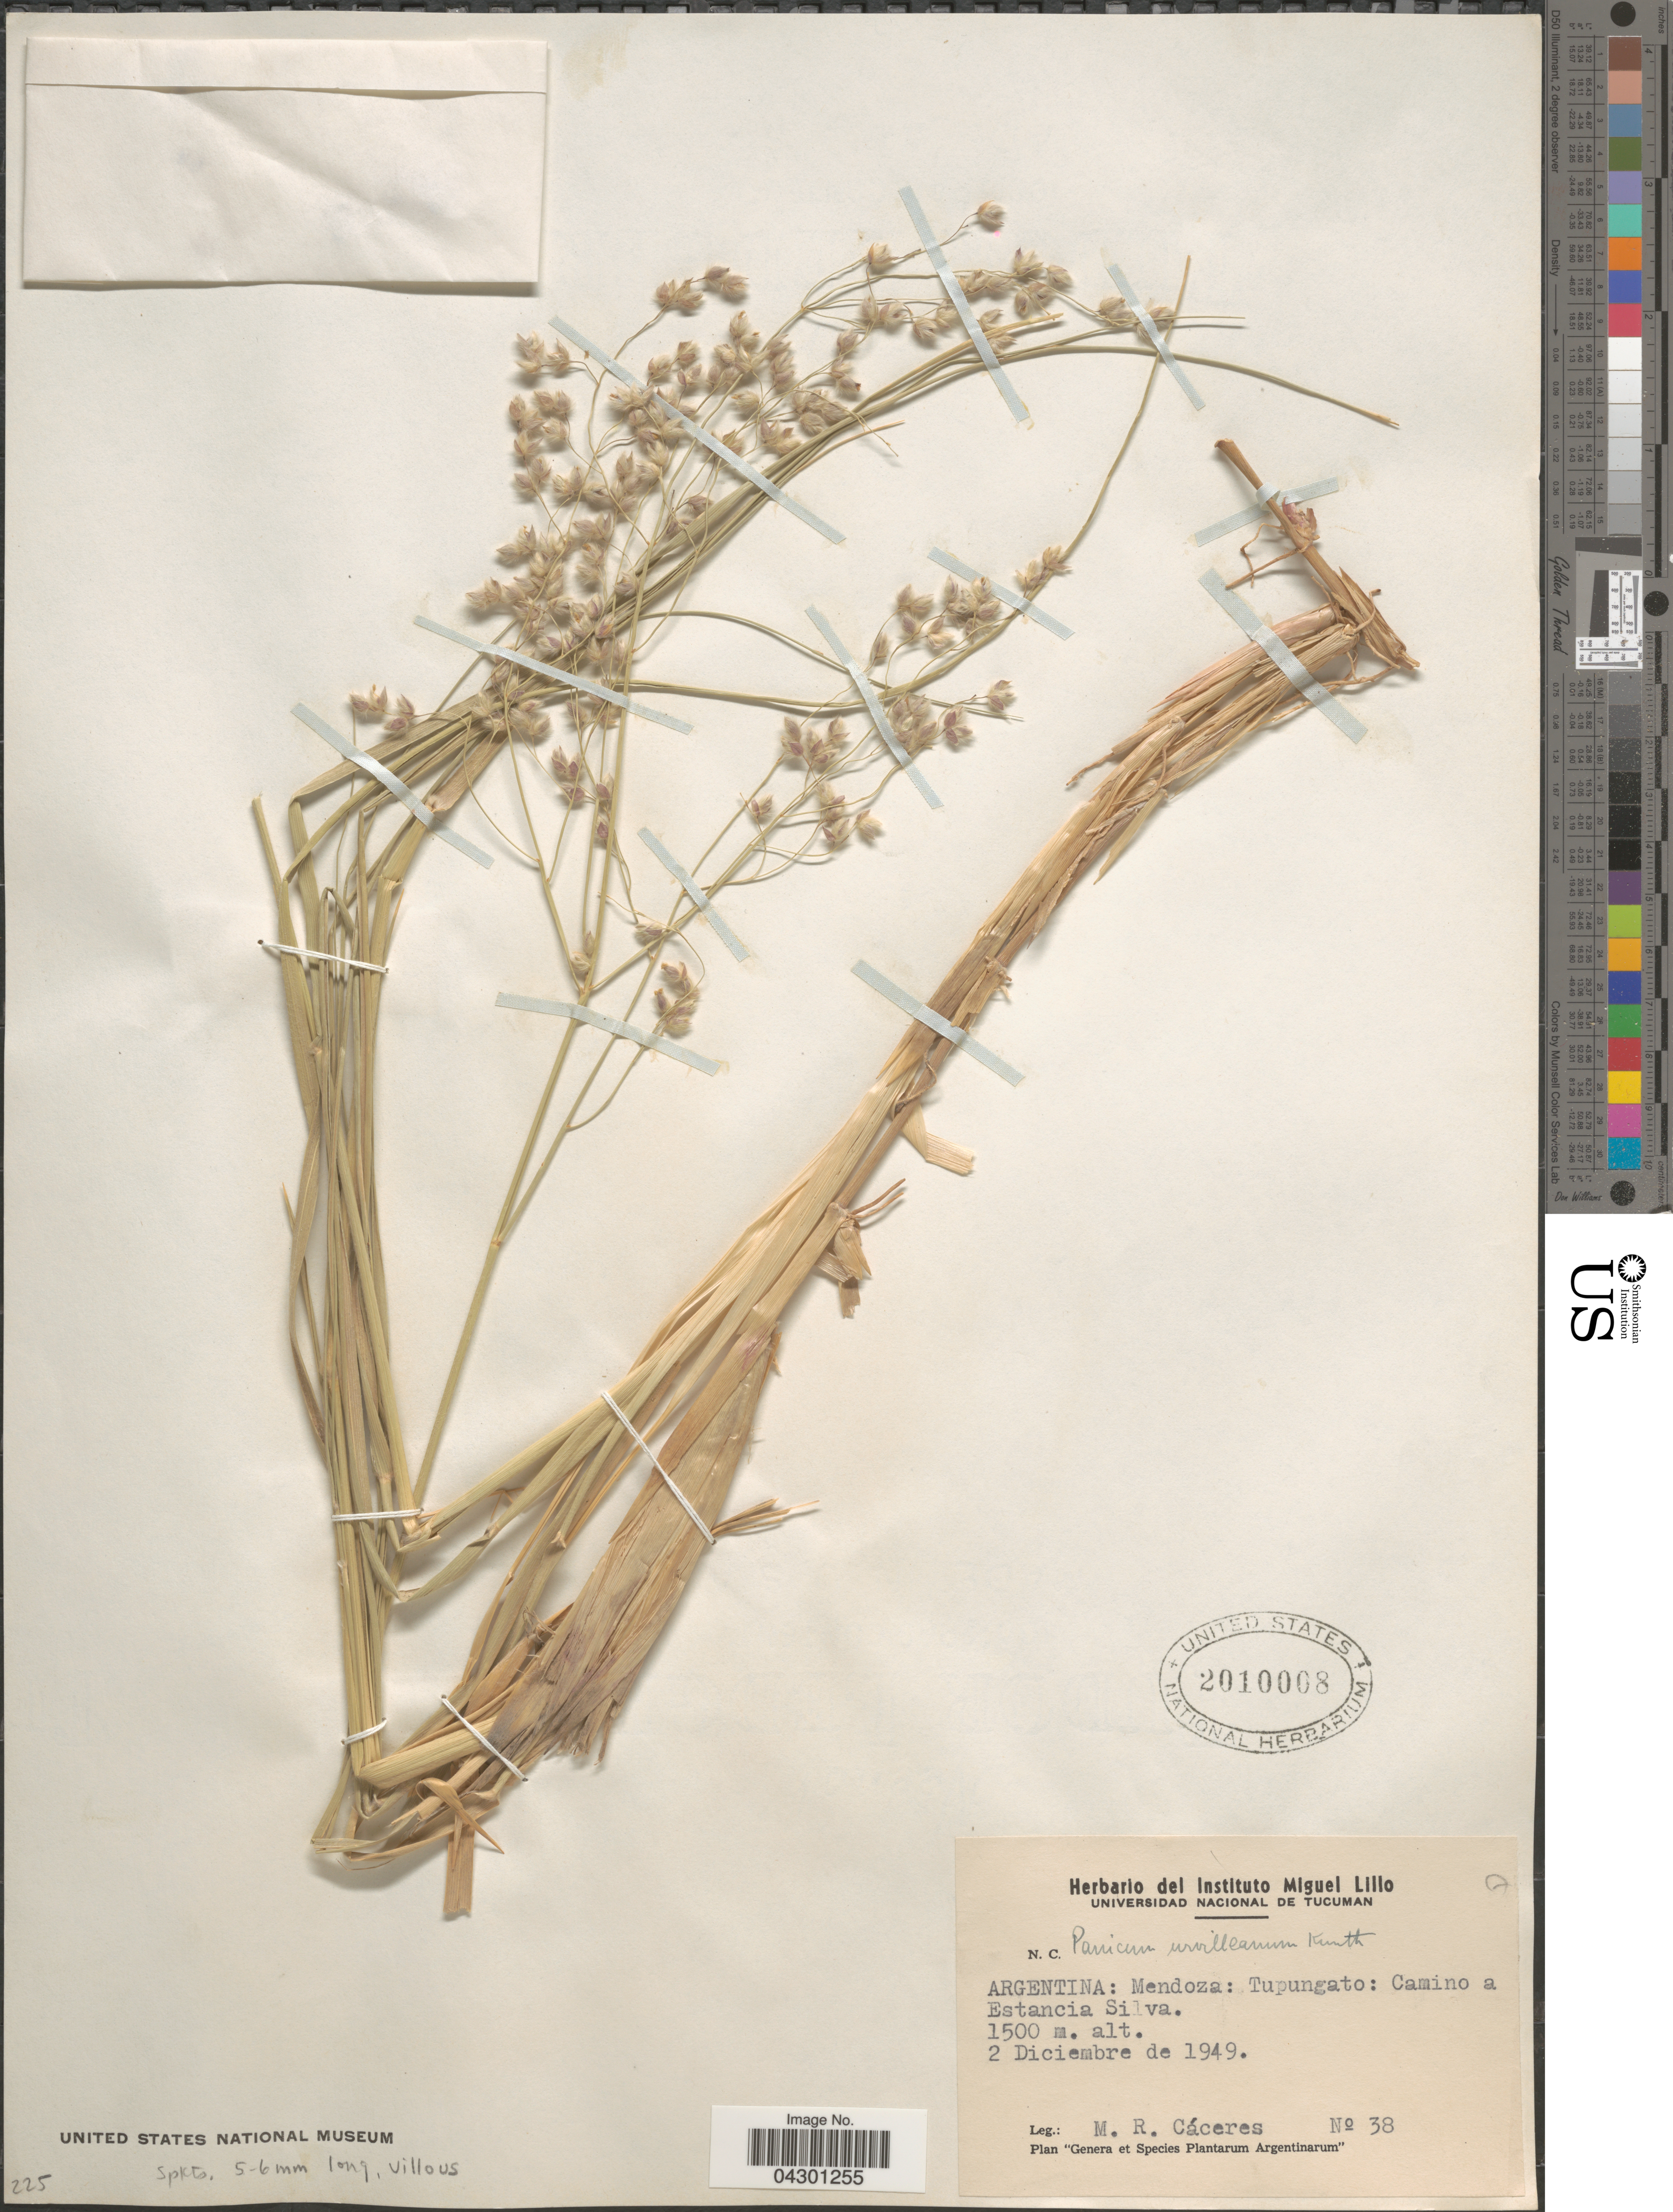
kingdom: Plantae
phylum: Tracheophyta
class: Liliopsida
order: Poales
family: Poaceae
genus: Panicum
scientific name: Panicum urvilleanum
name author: Kunth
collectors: M. R. Caceres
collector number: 38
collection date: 1949-12-02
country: Argentina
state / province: Mendoza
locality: Tupungato: Camino a Estancia Silva.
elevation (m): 1500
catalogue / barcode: US 2010008